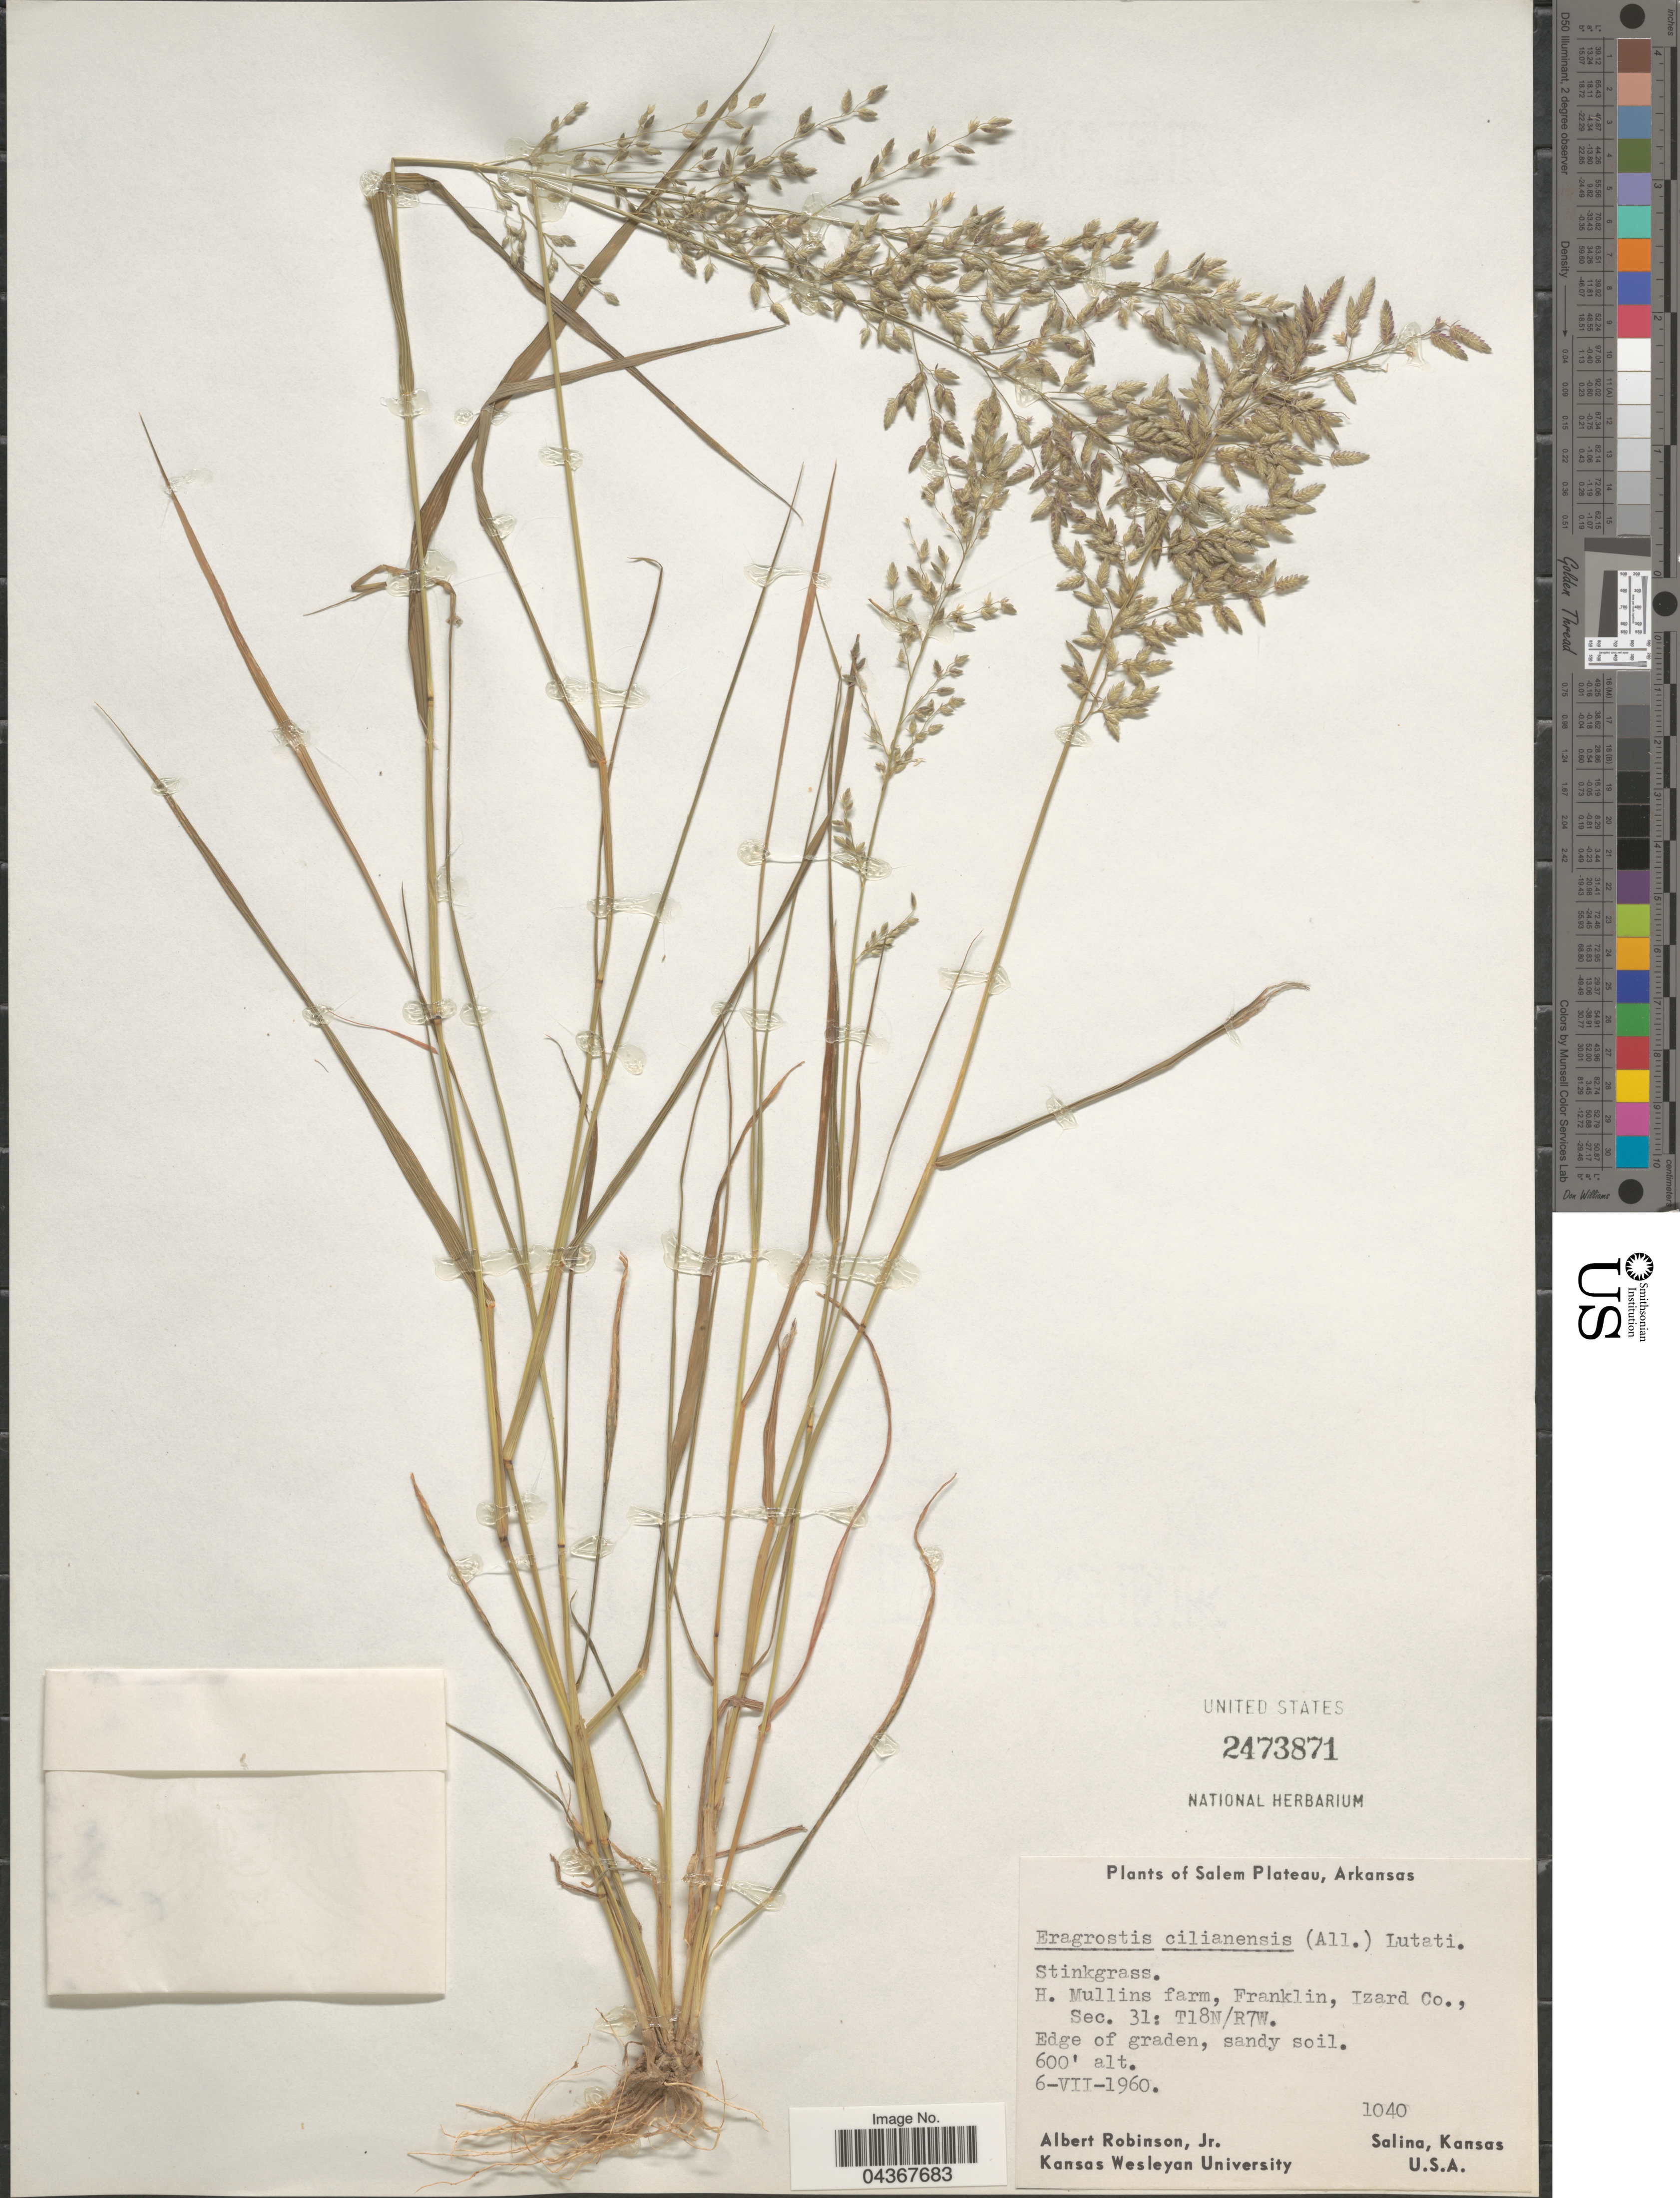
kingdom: Plantae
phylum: Tracheophyta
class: Liliopsida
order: Poales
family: Poaceae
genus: Eragrostis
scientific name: Eragrostis cilianensis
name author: (Bellardi) Vignolo ex Janch.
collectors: A. Robinson Jr.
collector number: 1040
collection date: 1960-07-06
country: United States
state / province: Arkansas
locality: Salem Plateau. H. Mullins farm, Franklin, Izard Co., Sec. 31: T18N/R7W. Edge of garden.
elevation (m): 183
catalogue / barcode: US 2473871